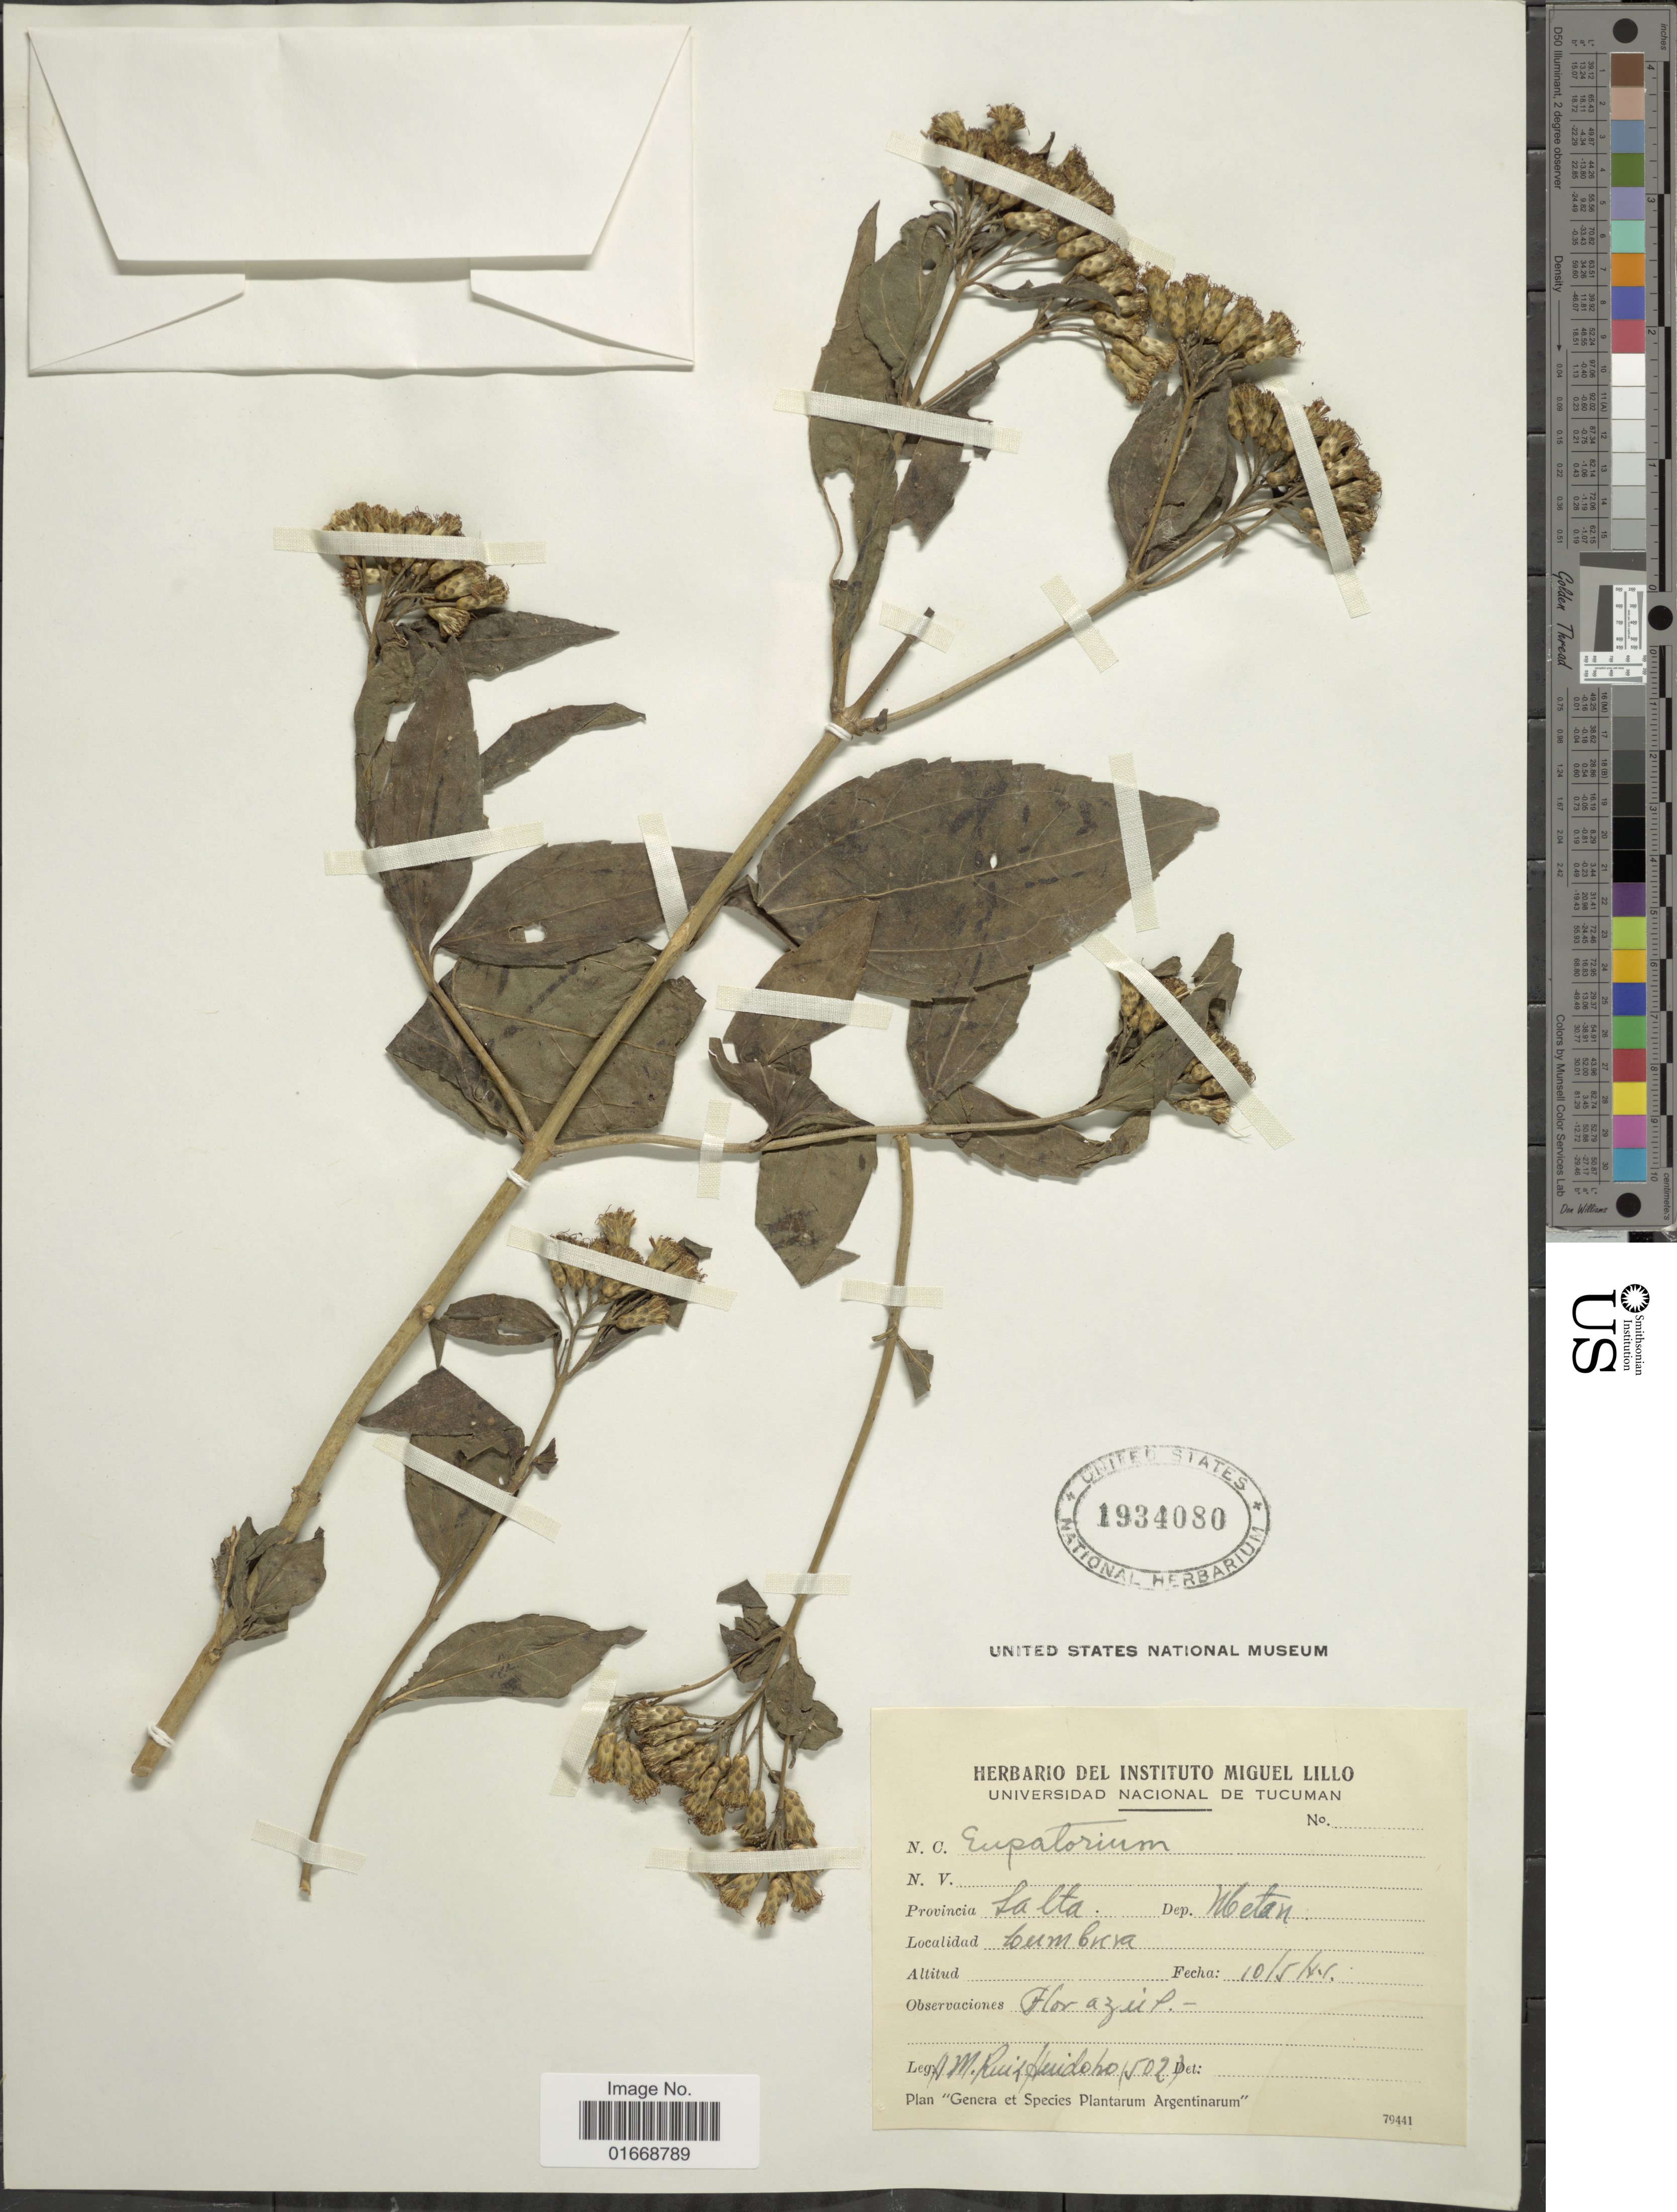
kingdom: Plantae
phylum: Tracheophyta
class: Magnoliopsida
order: Asterales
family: Asteraceae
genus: Chromolaena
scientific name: Chromolaena hookeriana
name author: (Griseb.) R.M. King & H. Rob.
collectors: J. M. Ruiz Huidobo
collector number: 502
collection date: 1945-05-10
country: Argentina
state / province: Salta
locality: Dep. Metan, Lumbreras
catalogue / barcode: US 1934080